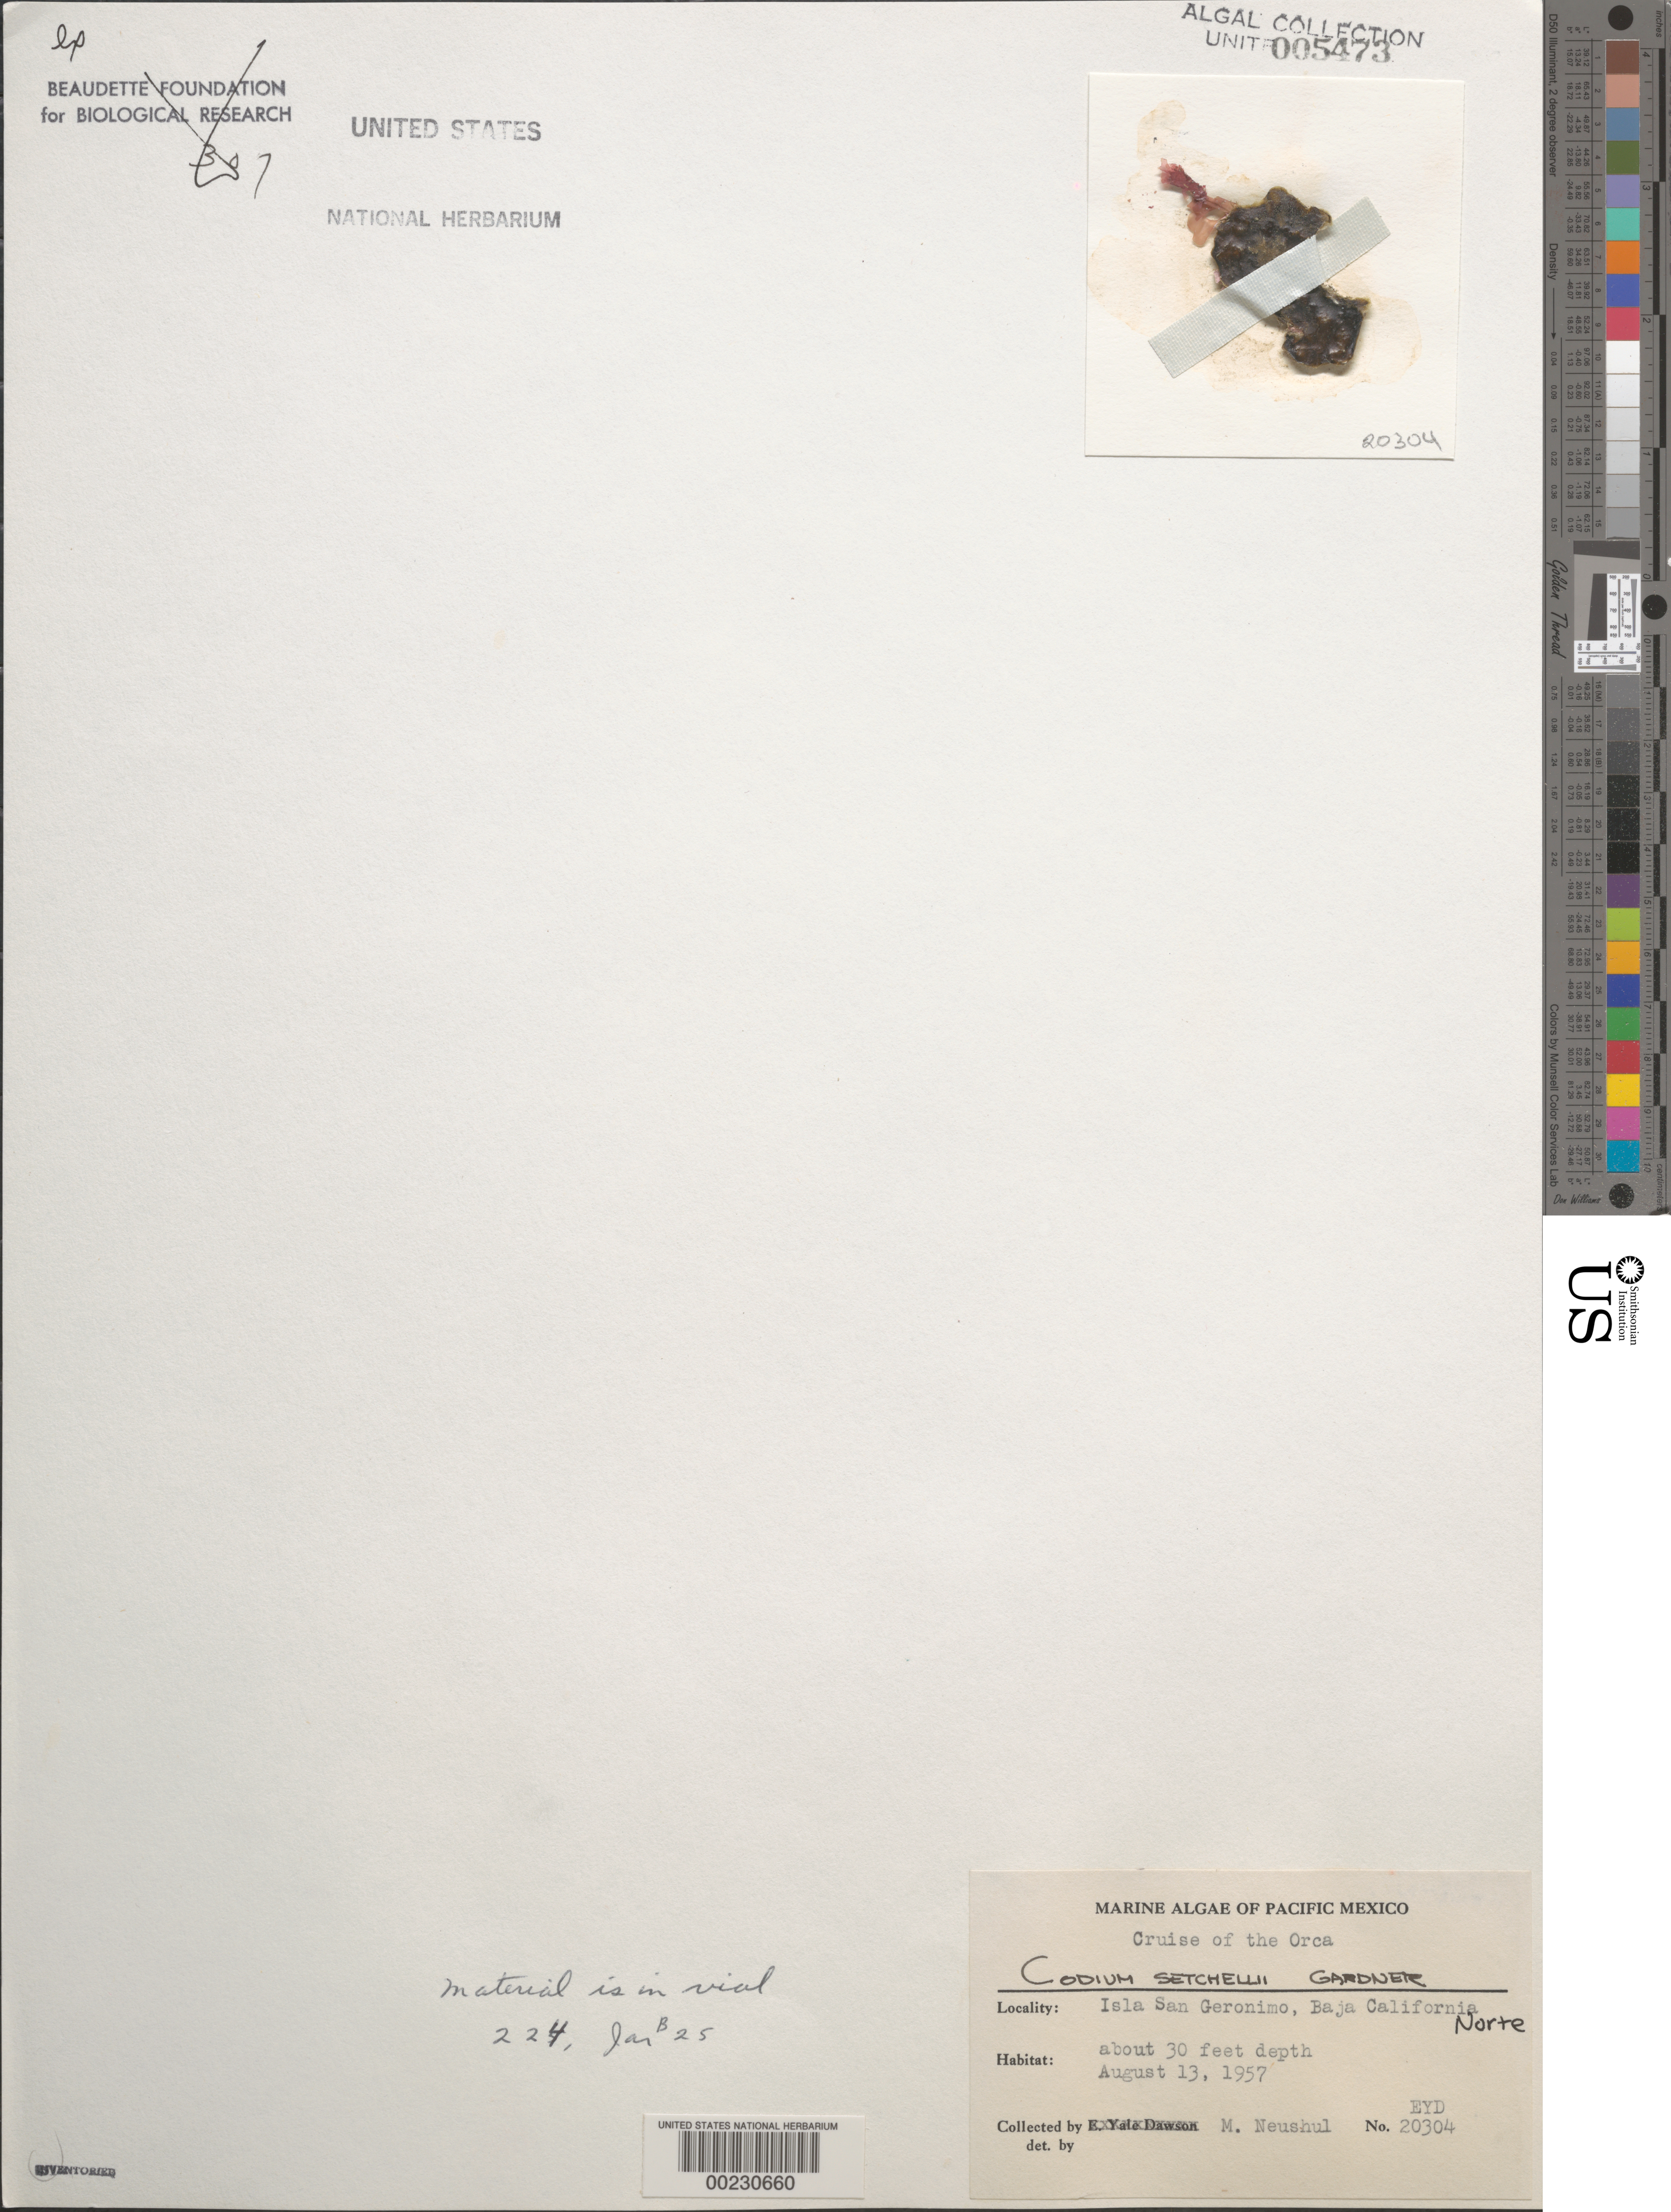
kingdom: Plantae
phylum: Chlorophyta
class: Ulvophyceae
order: Bryopsidales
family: Codiaceae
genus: Codium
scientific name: Codium setchellii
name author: N.L. Gardner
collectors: M. Neushul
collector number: EYD 20304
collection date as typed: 13 Aug 1957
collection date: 1957-08-13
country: Mexico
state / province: Baja California Norte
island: Isla San Geronimo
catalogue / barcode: US 5473